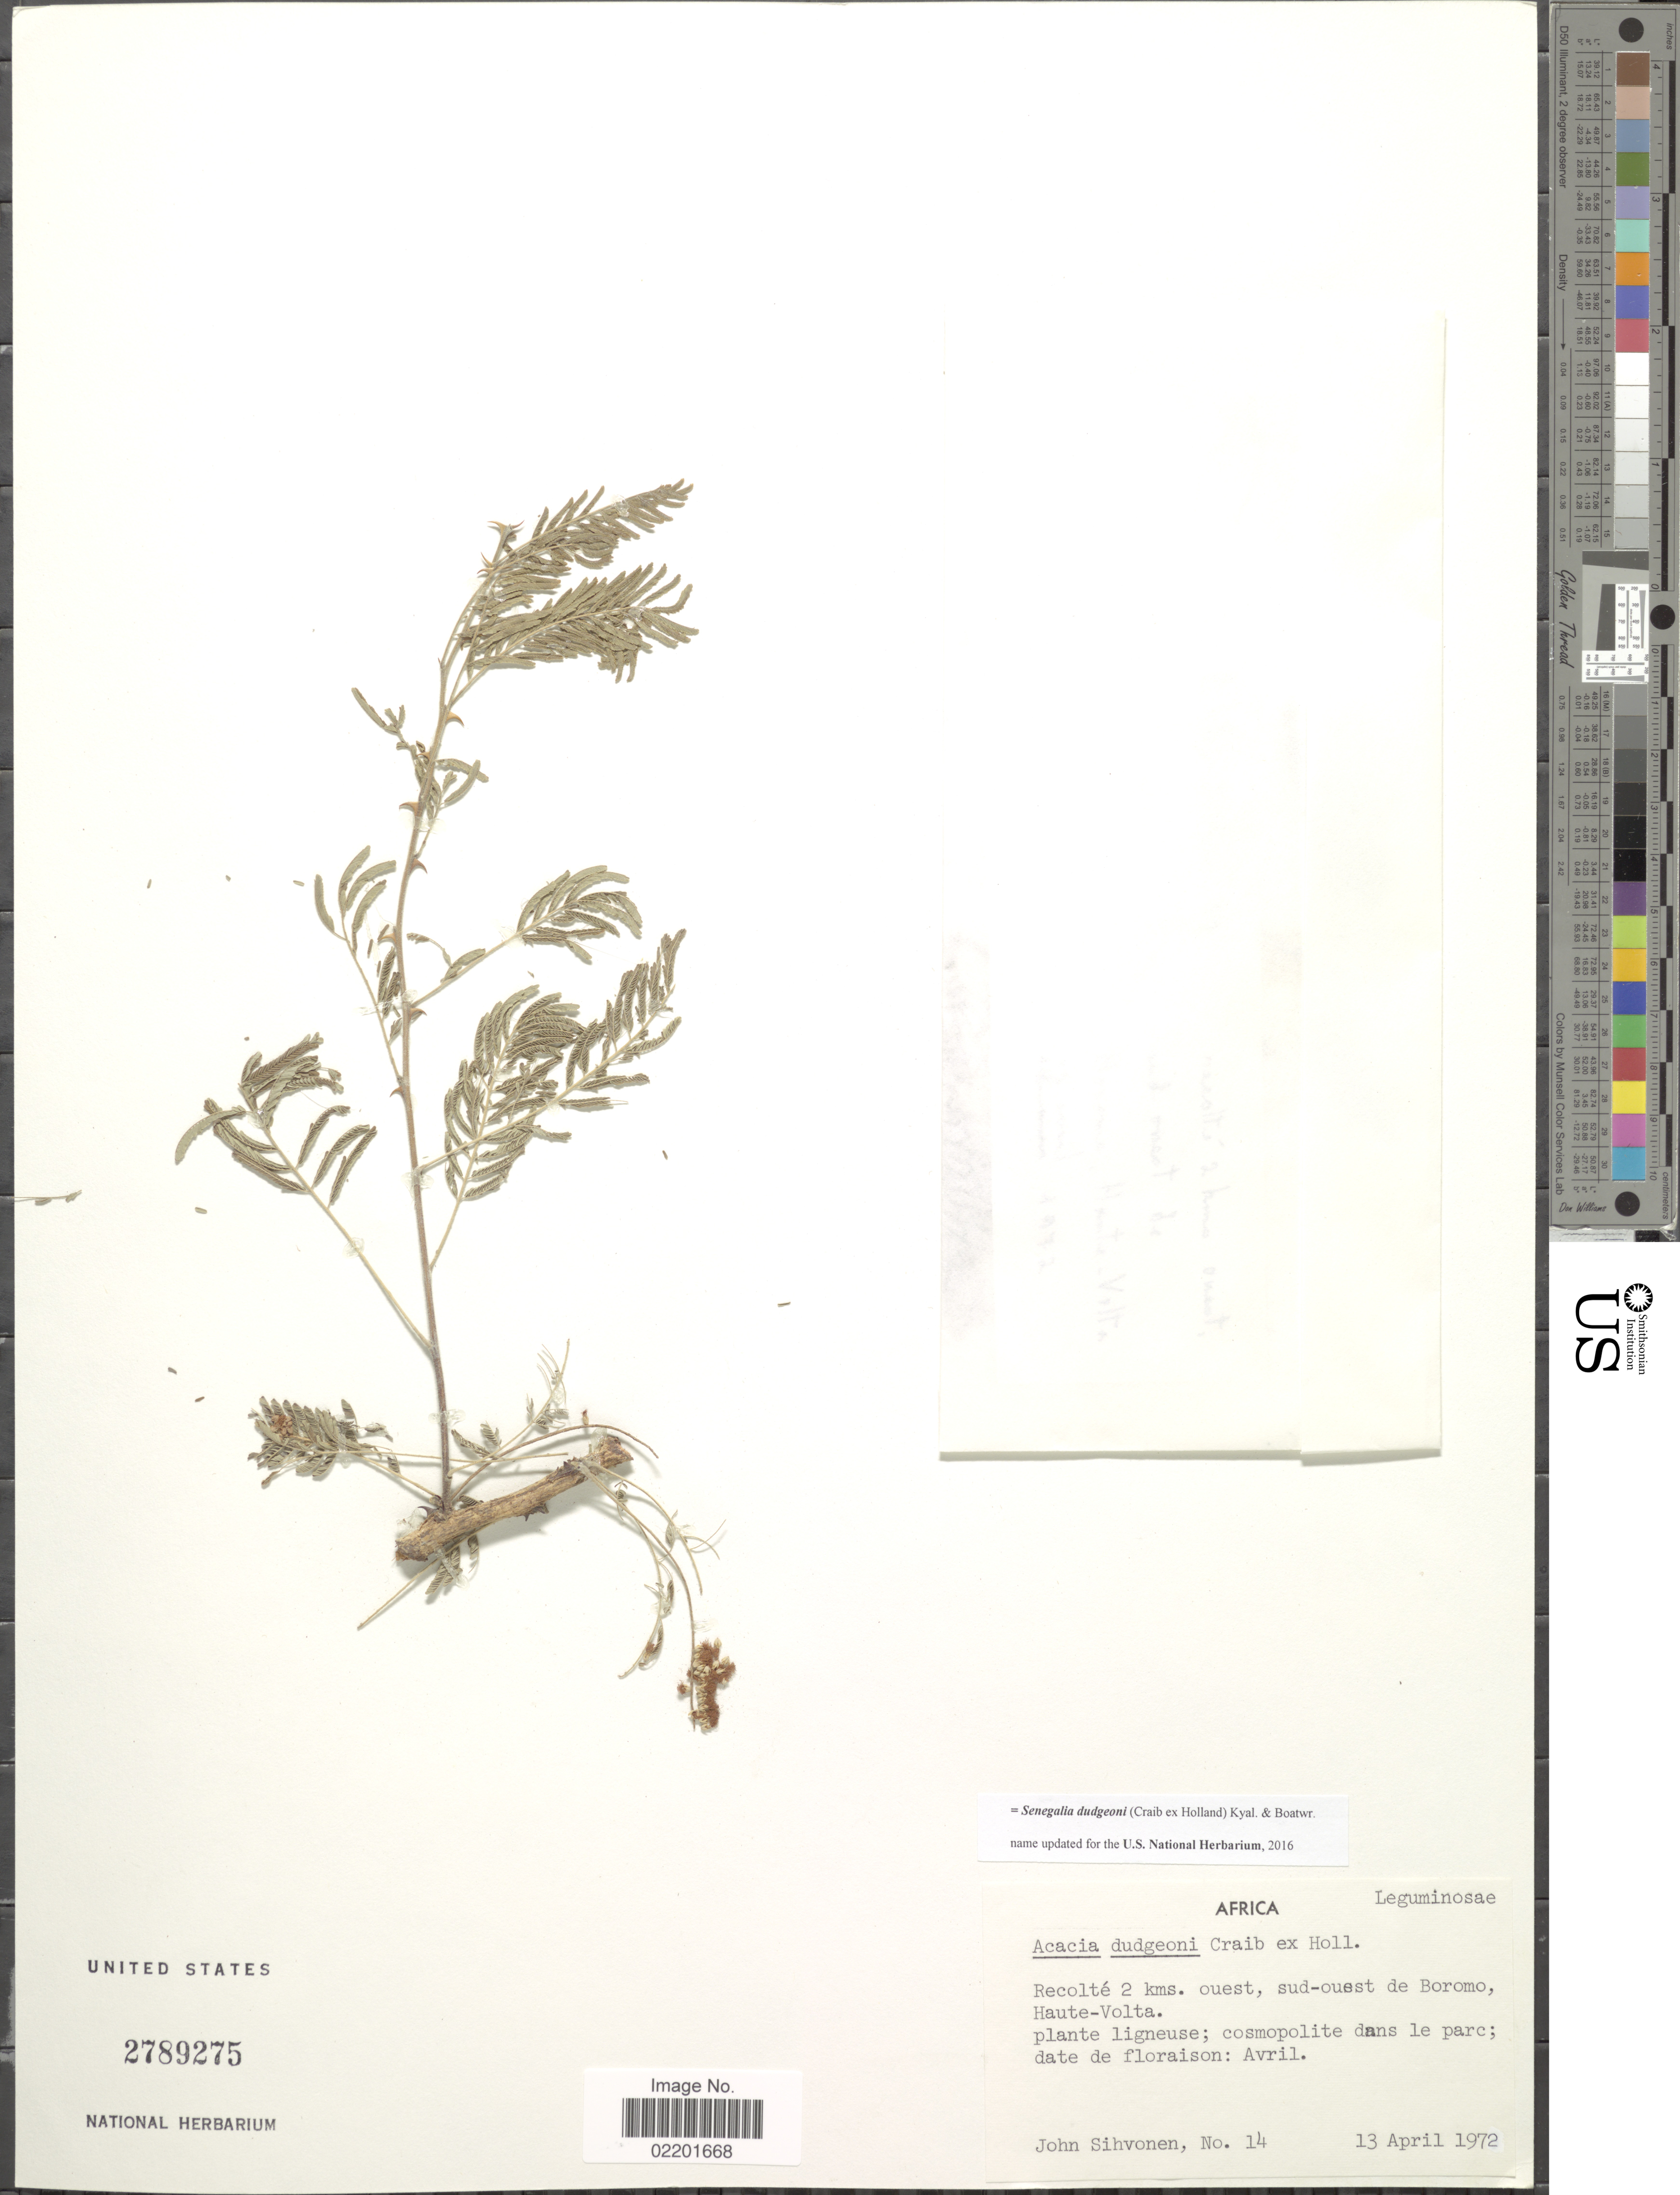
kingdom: Plantae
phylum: Tracheophyta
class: Magnoliopsida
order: Fabales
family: Fabaceae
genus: Senegalia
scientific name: Senegalia dudgeoni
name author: (Craib) Kyal. & Boatwr.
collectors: J. Sihvonen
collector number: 14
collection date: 1972-04-13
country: Burkina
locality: Africa, 2 kms ouest, sud-ouest de Boromo, Haute-Volta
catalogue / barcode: US 2789275